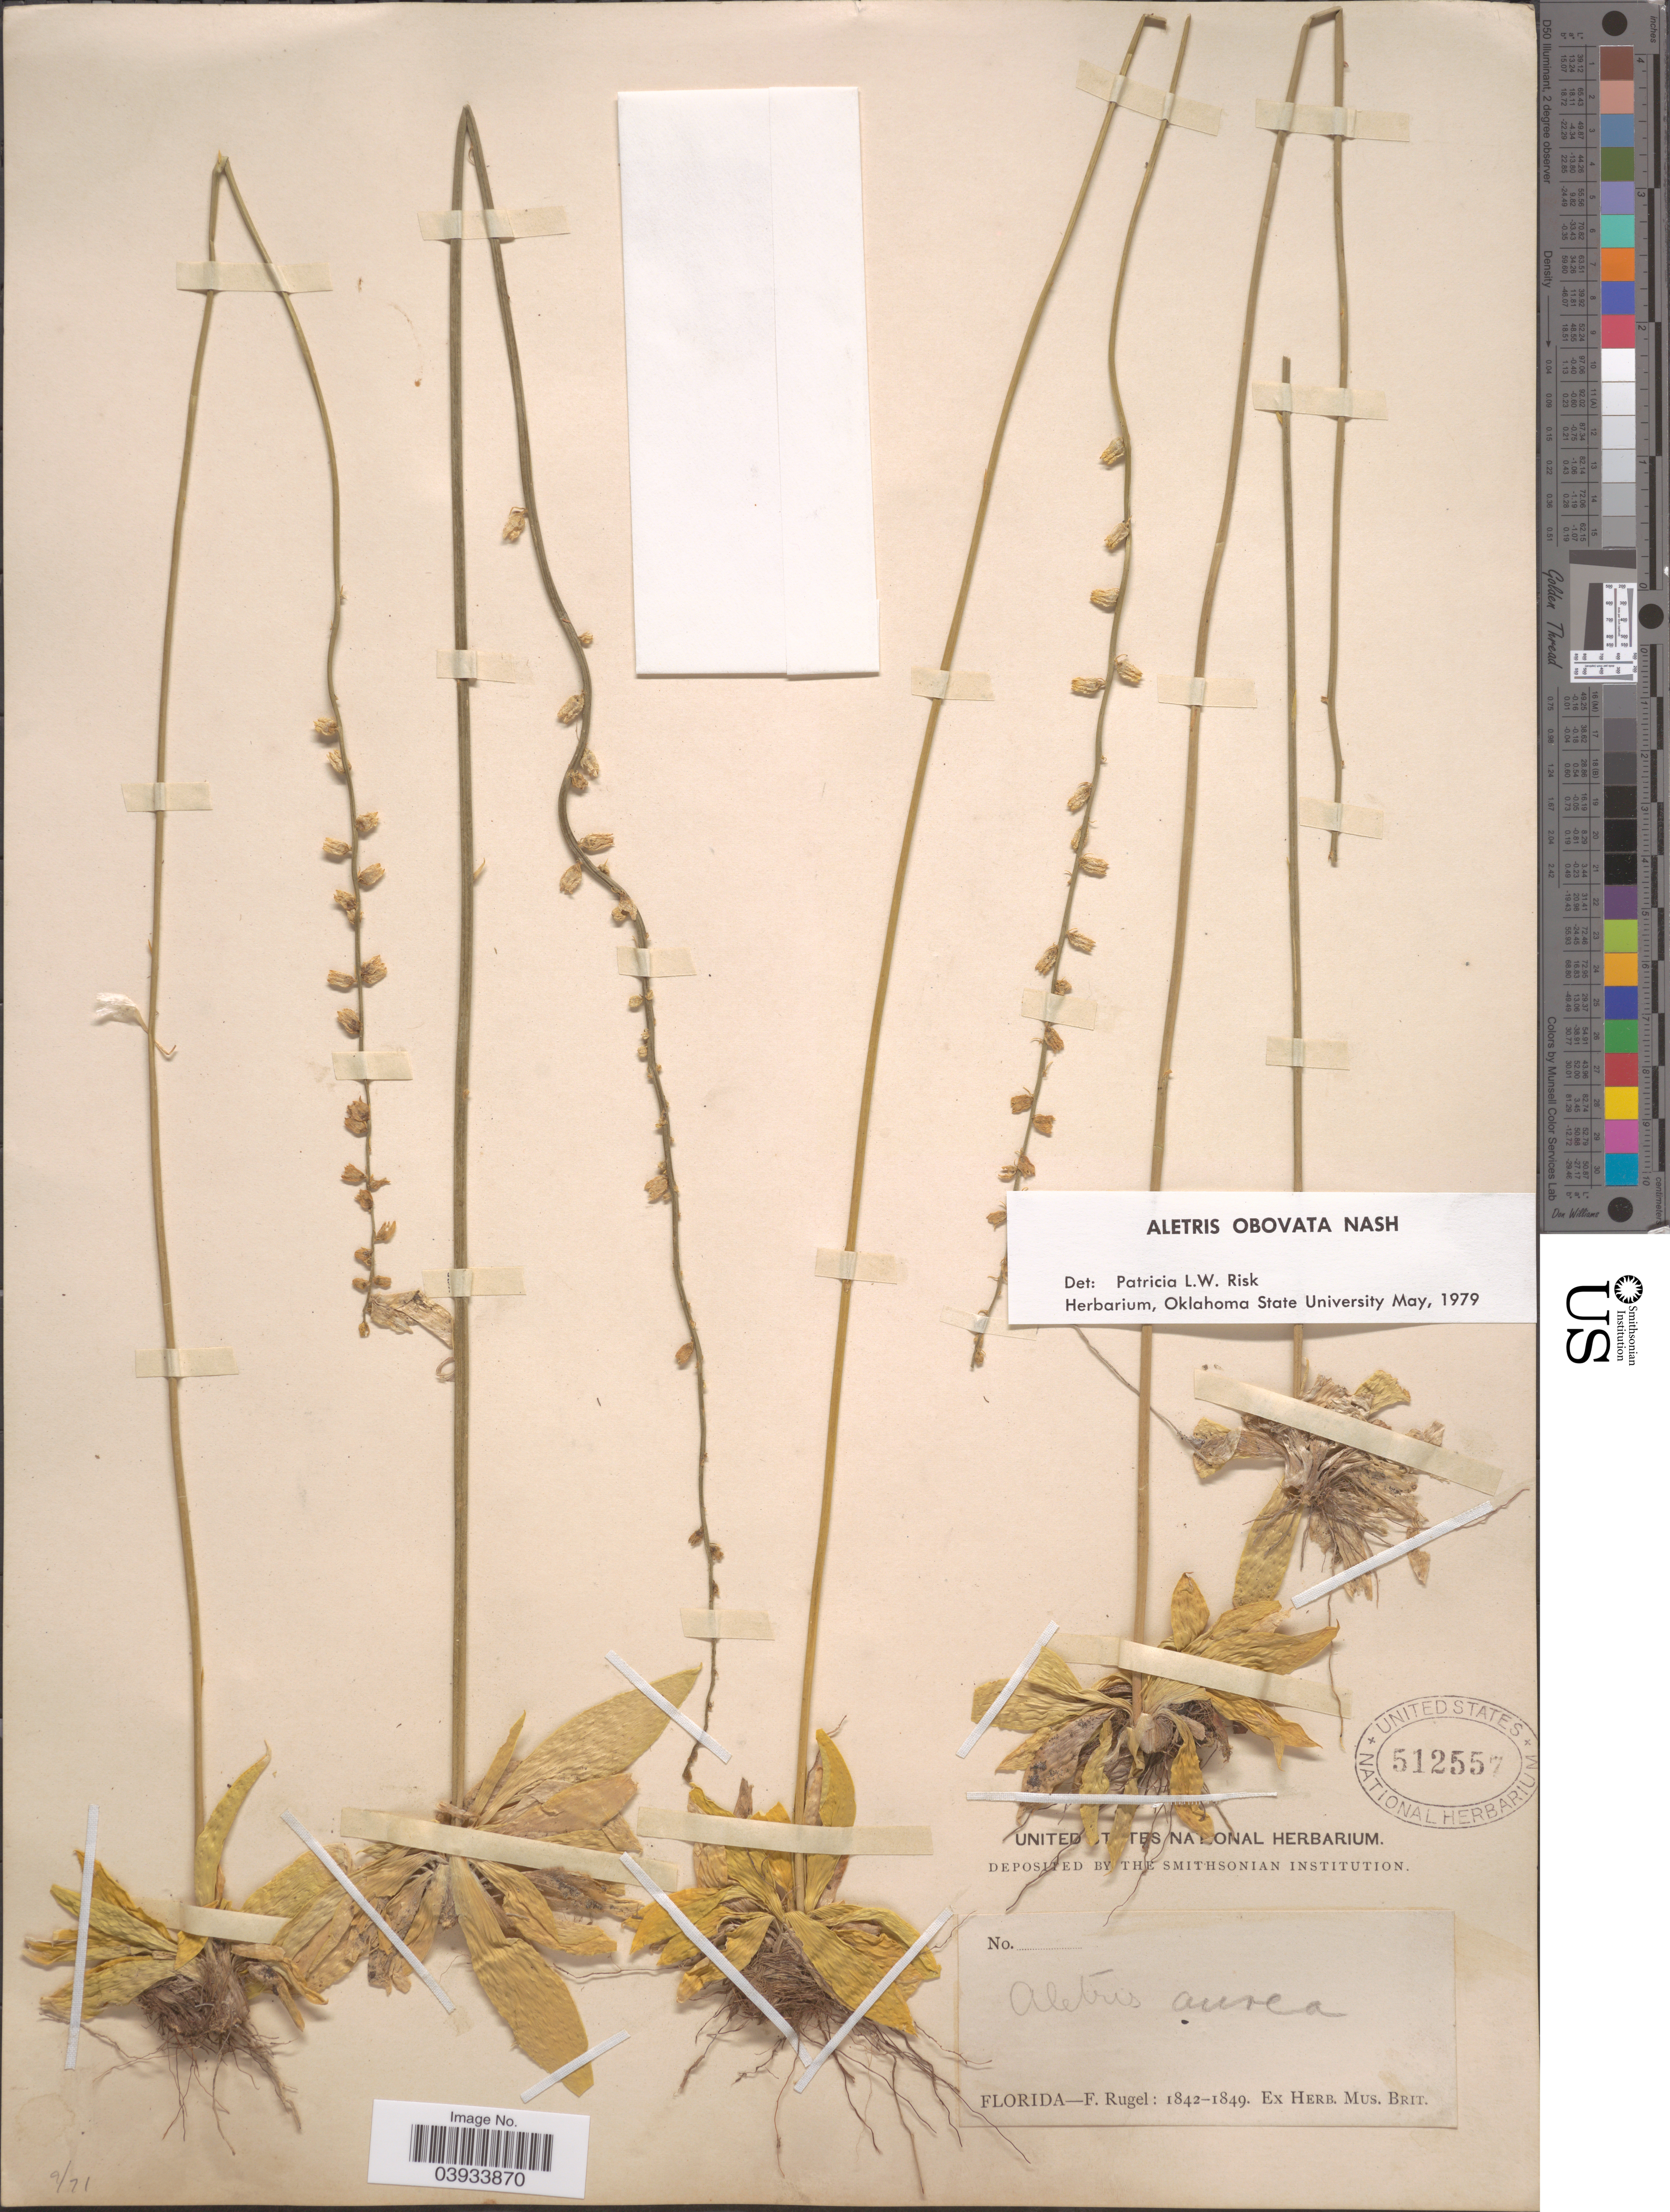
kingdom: Plantae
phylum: Tracheophyta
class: Liliopsida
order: Dioscoreales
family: Nartheciaceae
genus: Aletris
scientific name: Aletris obovata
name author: Nash ex Small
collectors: F. Rugel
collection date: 1842/1849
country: United States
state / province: Florida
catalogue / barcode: US 512557